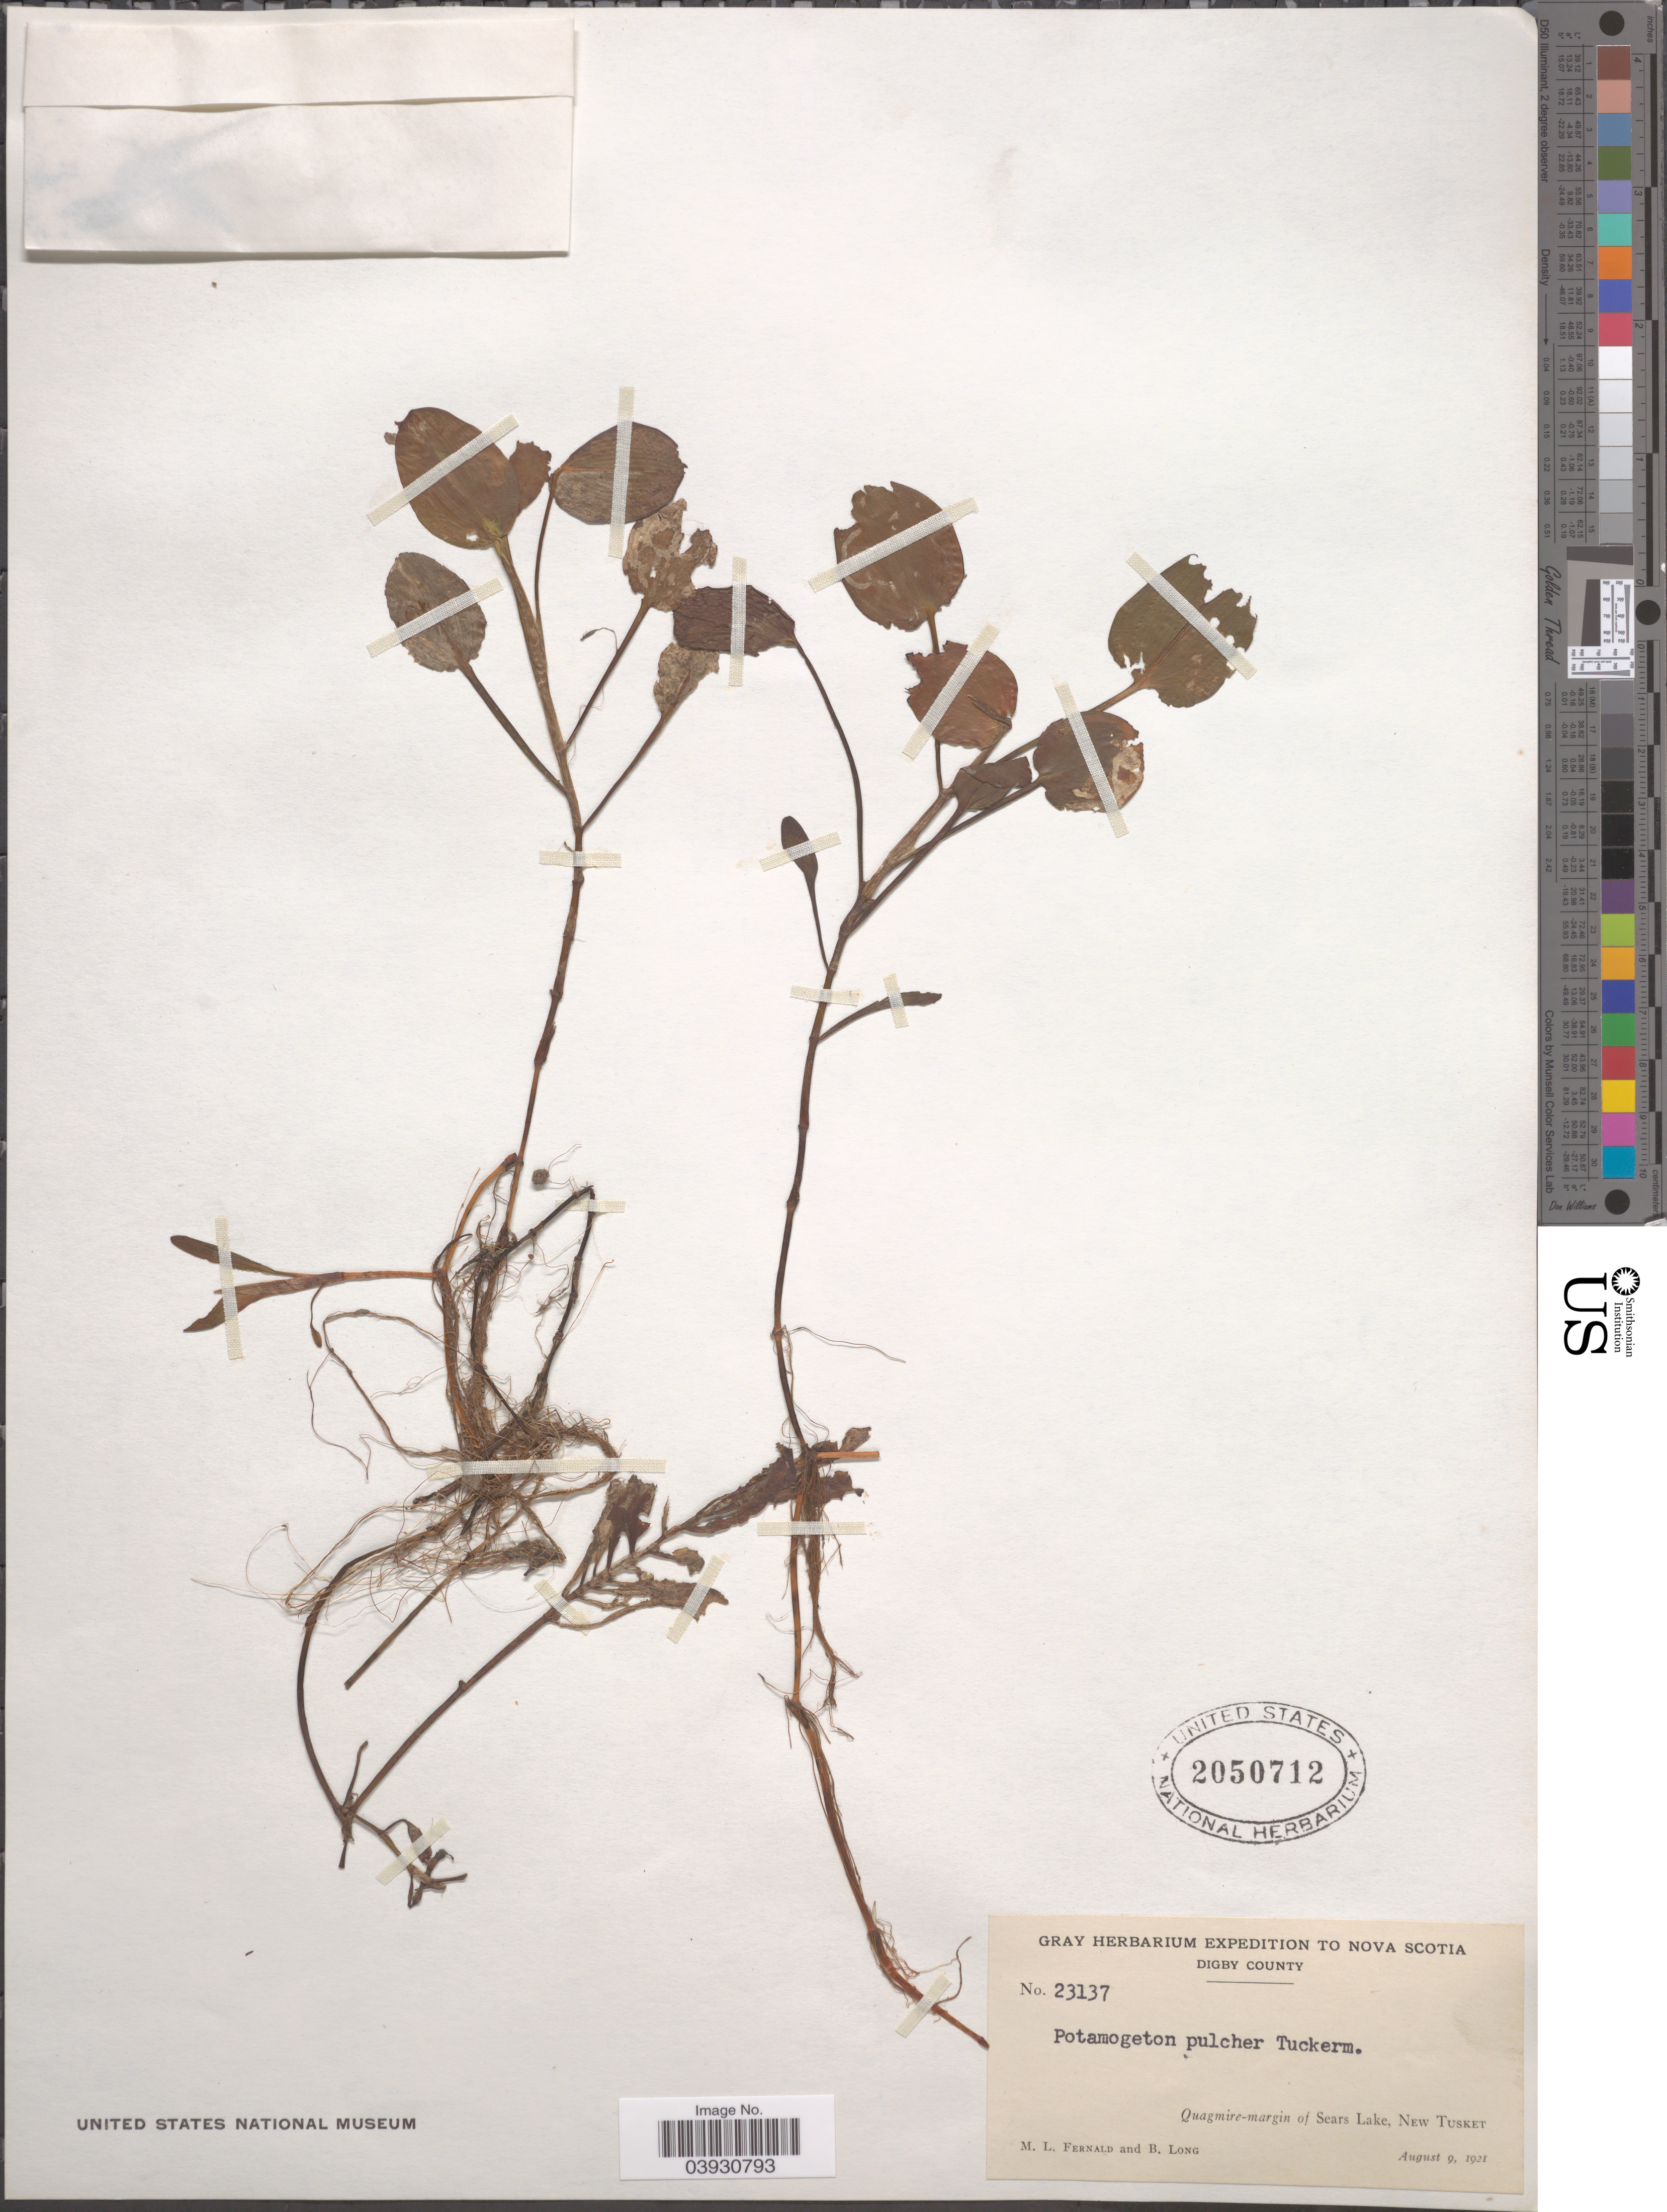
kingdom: Plantae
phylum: Tracheophyta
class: Liliopsida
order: Alismatales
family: Potamogetonaceae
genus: Potamogeton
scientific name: Potamogeton pulcher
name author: Tuck.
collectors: M. L. Fernald & B. Long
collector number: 23137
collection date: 1921-08-09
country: Canada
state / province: Nova Scotia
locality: Digby County. Quagmire-margin of Sears Lake, New Tusket.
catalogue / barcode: US 2050712